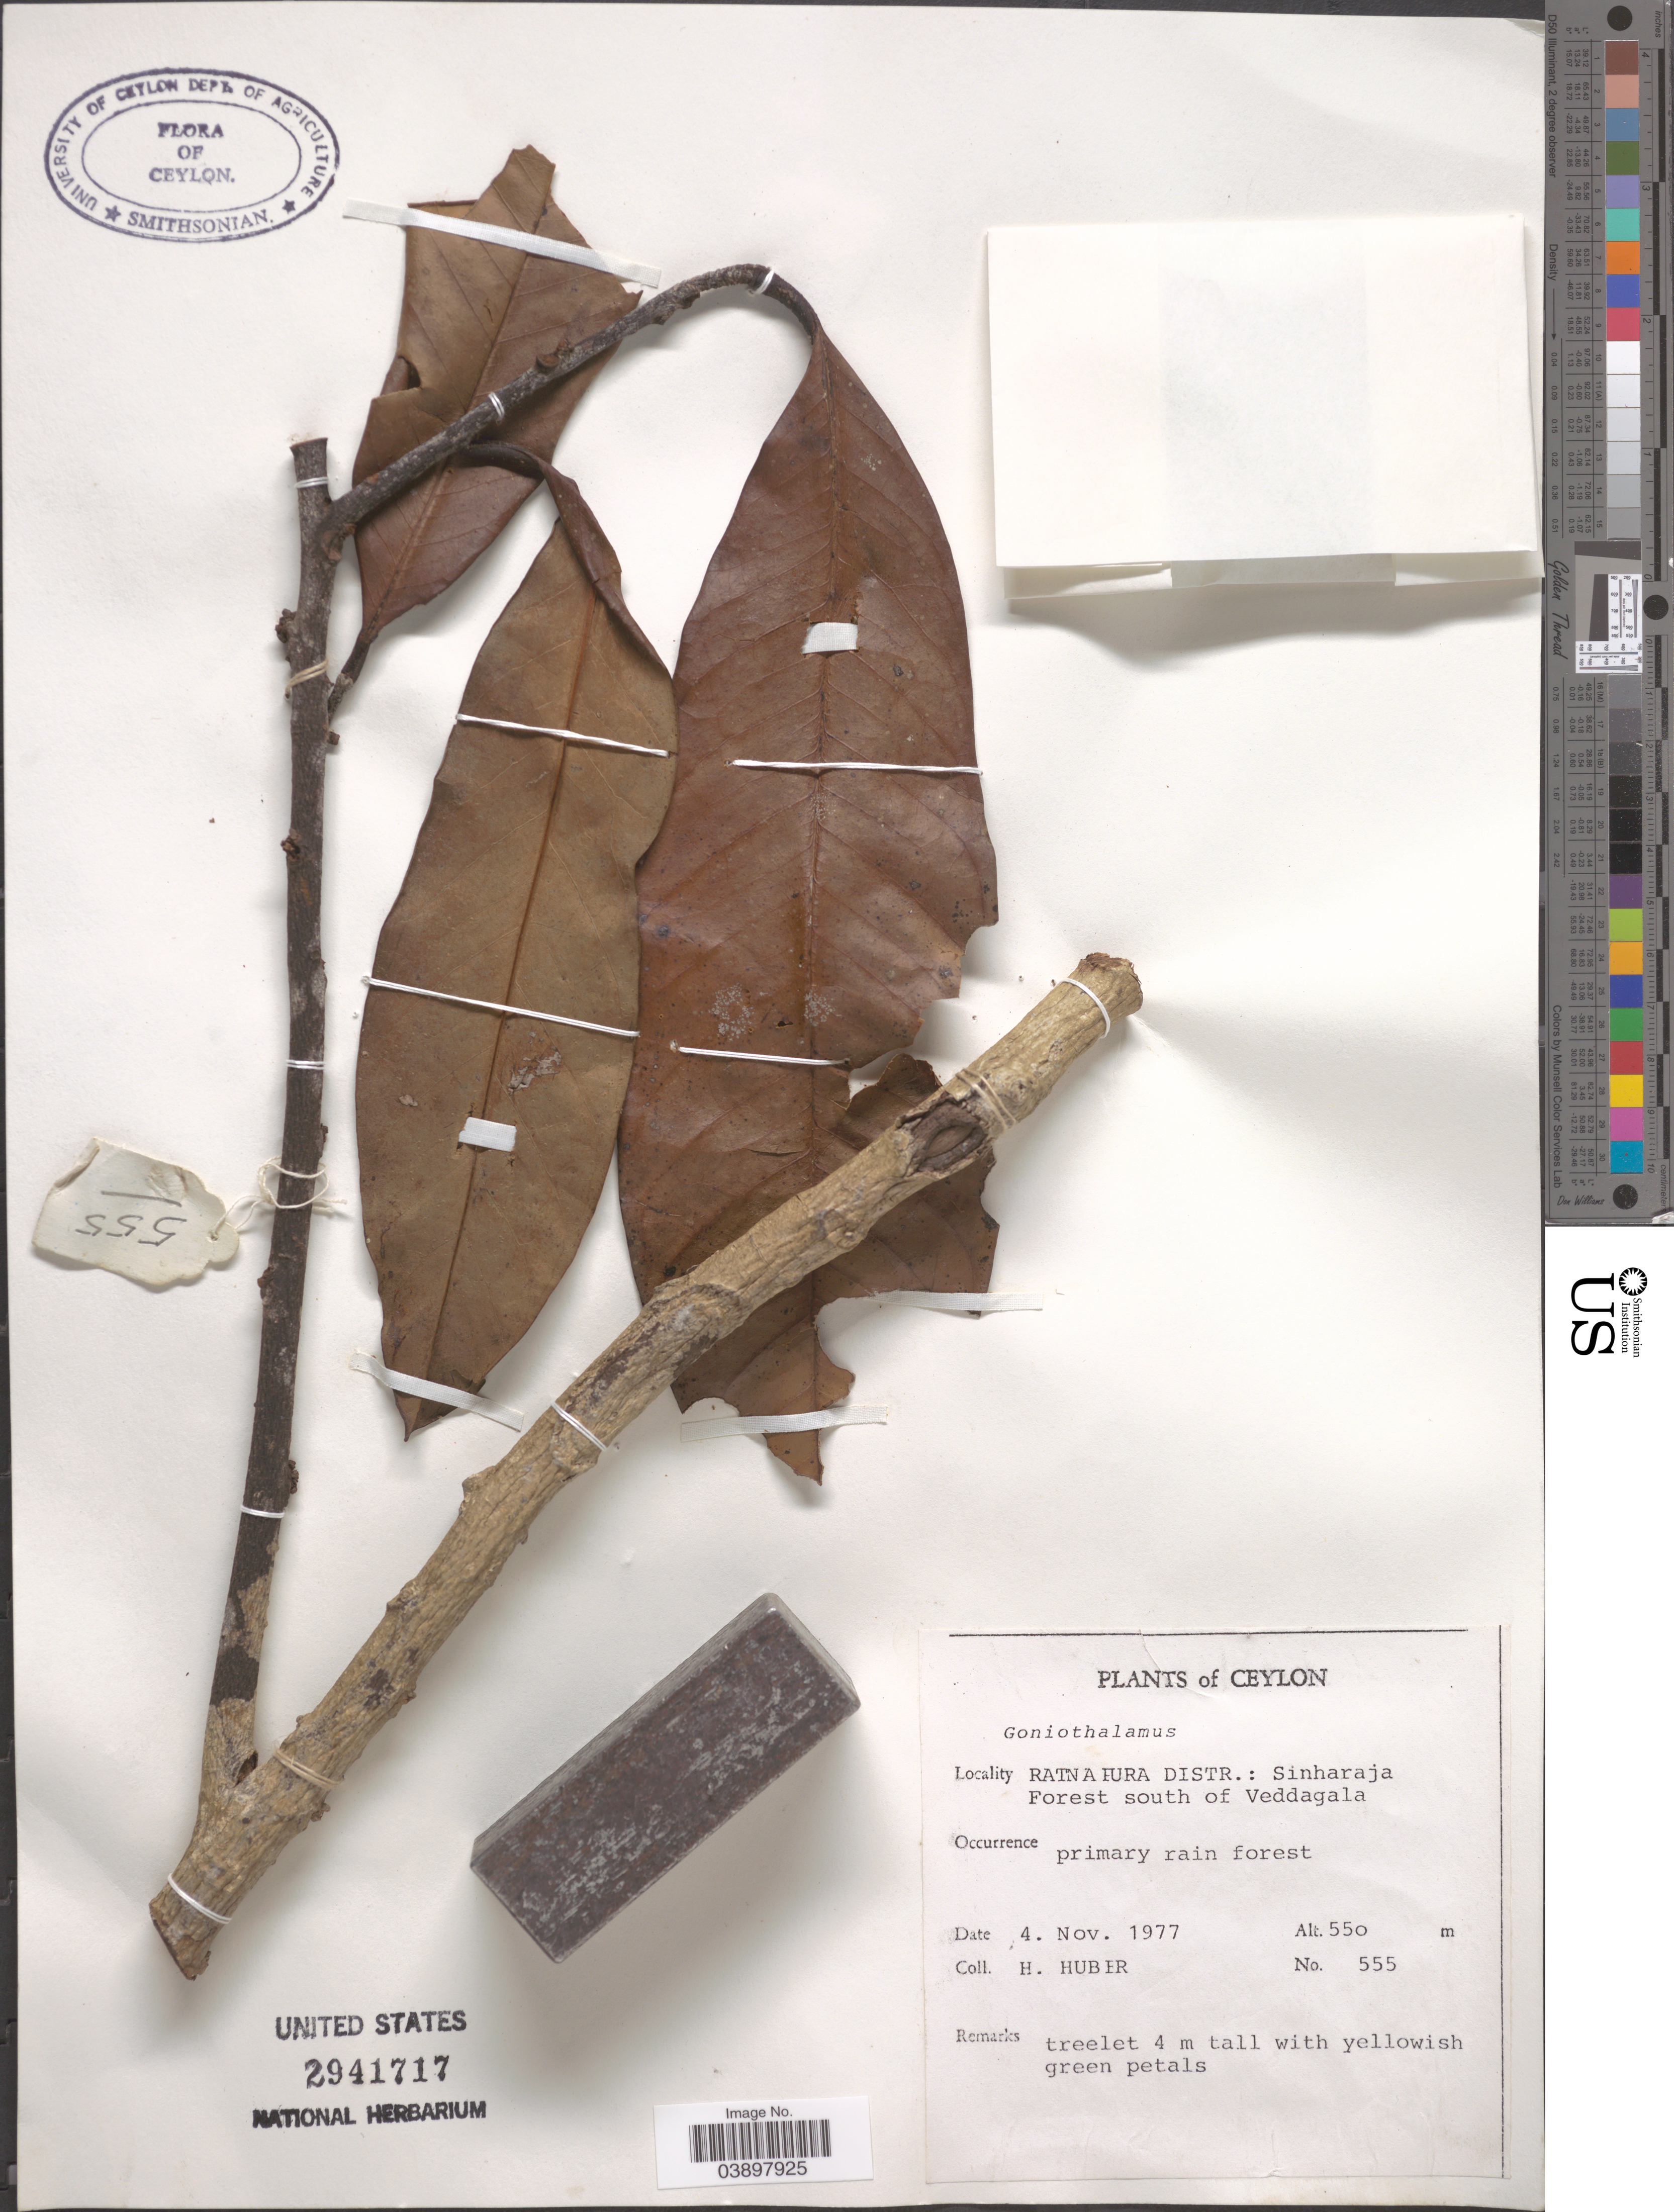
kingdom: Plantae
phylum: Tracheophyta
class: Magnoliopsida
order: Magnoliales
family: Annonaceae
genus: Goniothalamus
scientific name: Goniothalamus sp.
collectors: H. Huber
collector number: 555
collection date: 1977-11-04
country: Sri Lanka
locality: Ceylon. Ratnapura Distr.: Sinharaja Forest south of Veddagala.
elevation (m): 550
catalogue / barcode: US 2941717